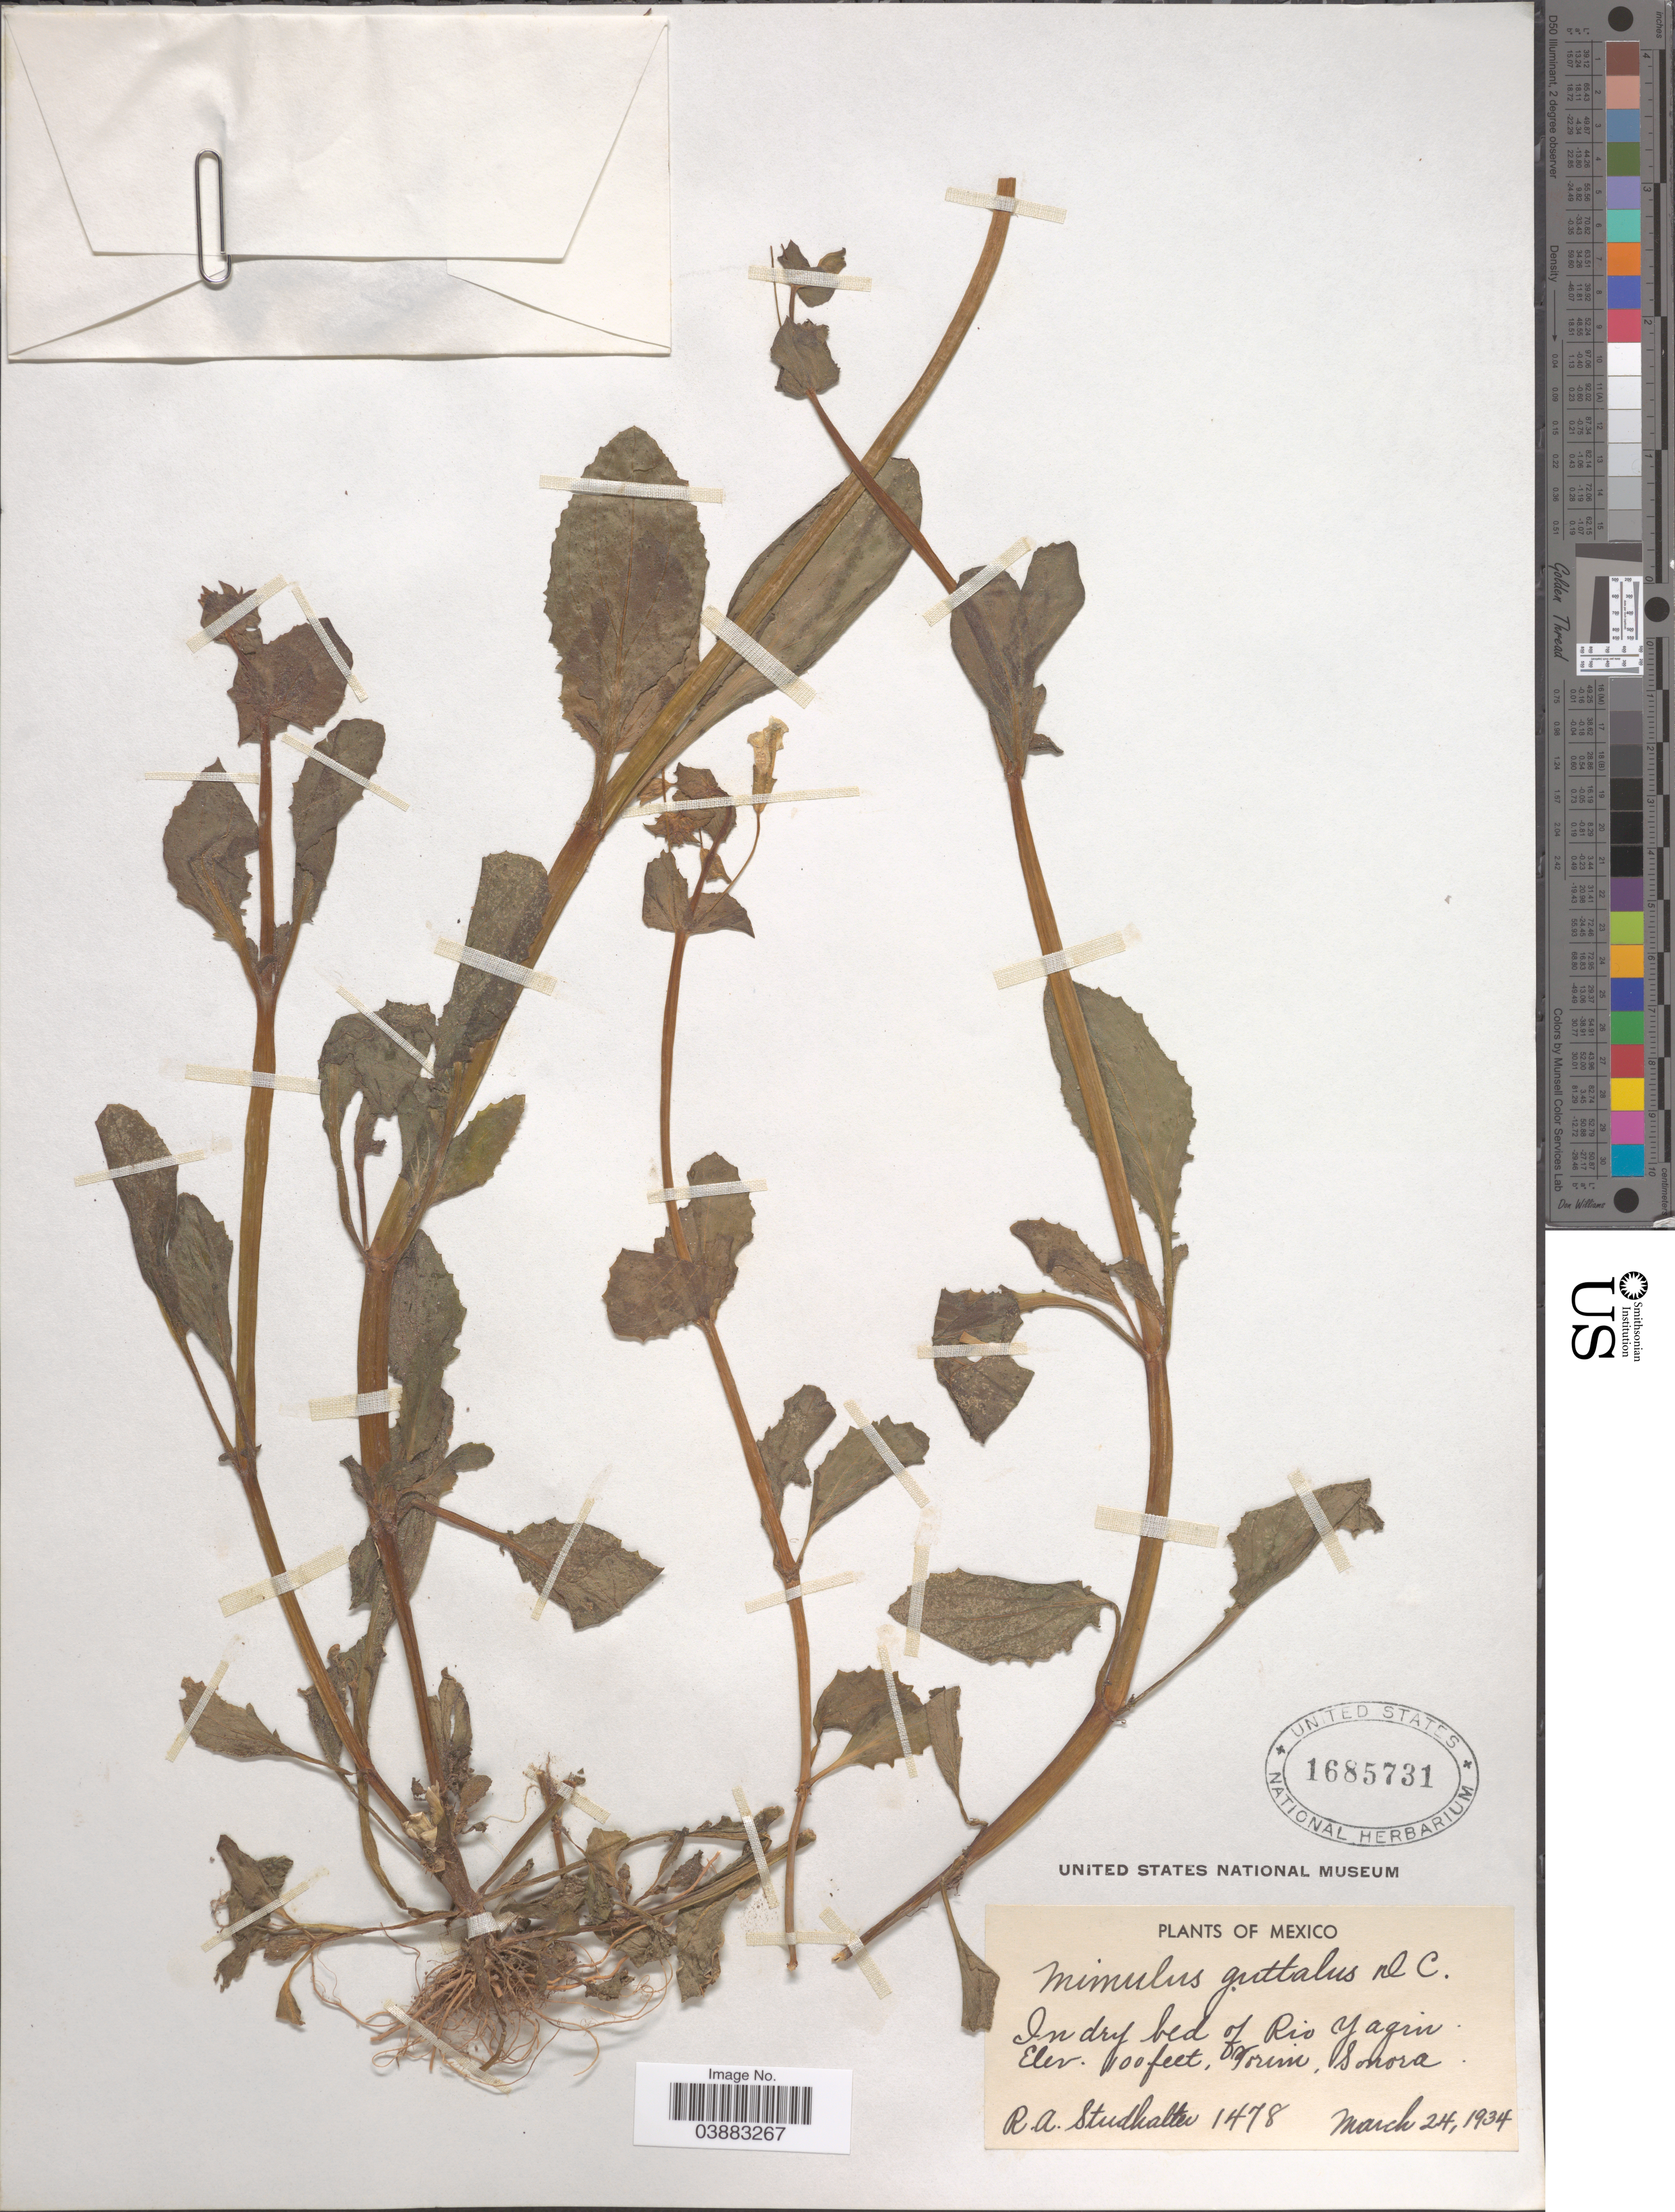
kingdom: Plantae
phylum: Tracheophyta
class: Magnoliopsida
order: Lamiales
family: Phrymaceae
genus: Mimulus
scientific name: Mimulus guttatus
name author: DC.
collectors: R. Studhalter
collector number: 1478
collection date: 1934-03-24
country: Mexico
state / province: Sonora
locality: In dry bed of Rio Yaqui. Torim.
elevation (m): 30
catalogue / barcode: US 1685731